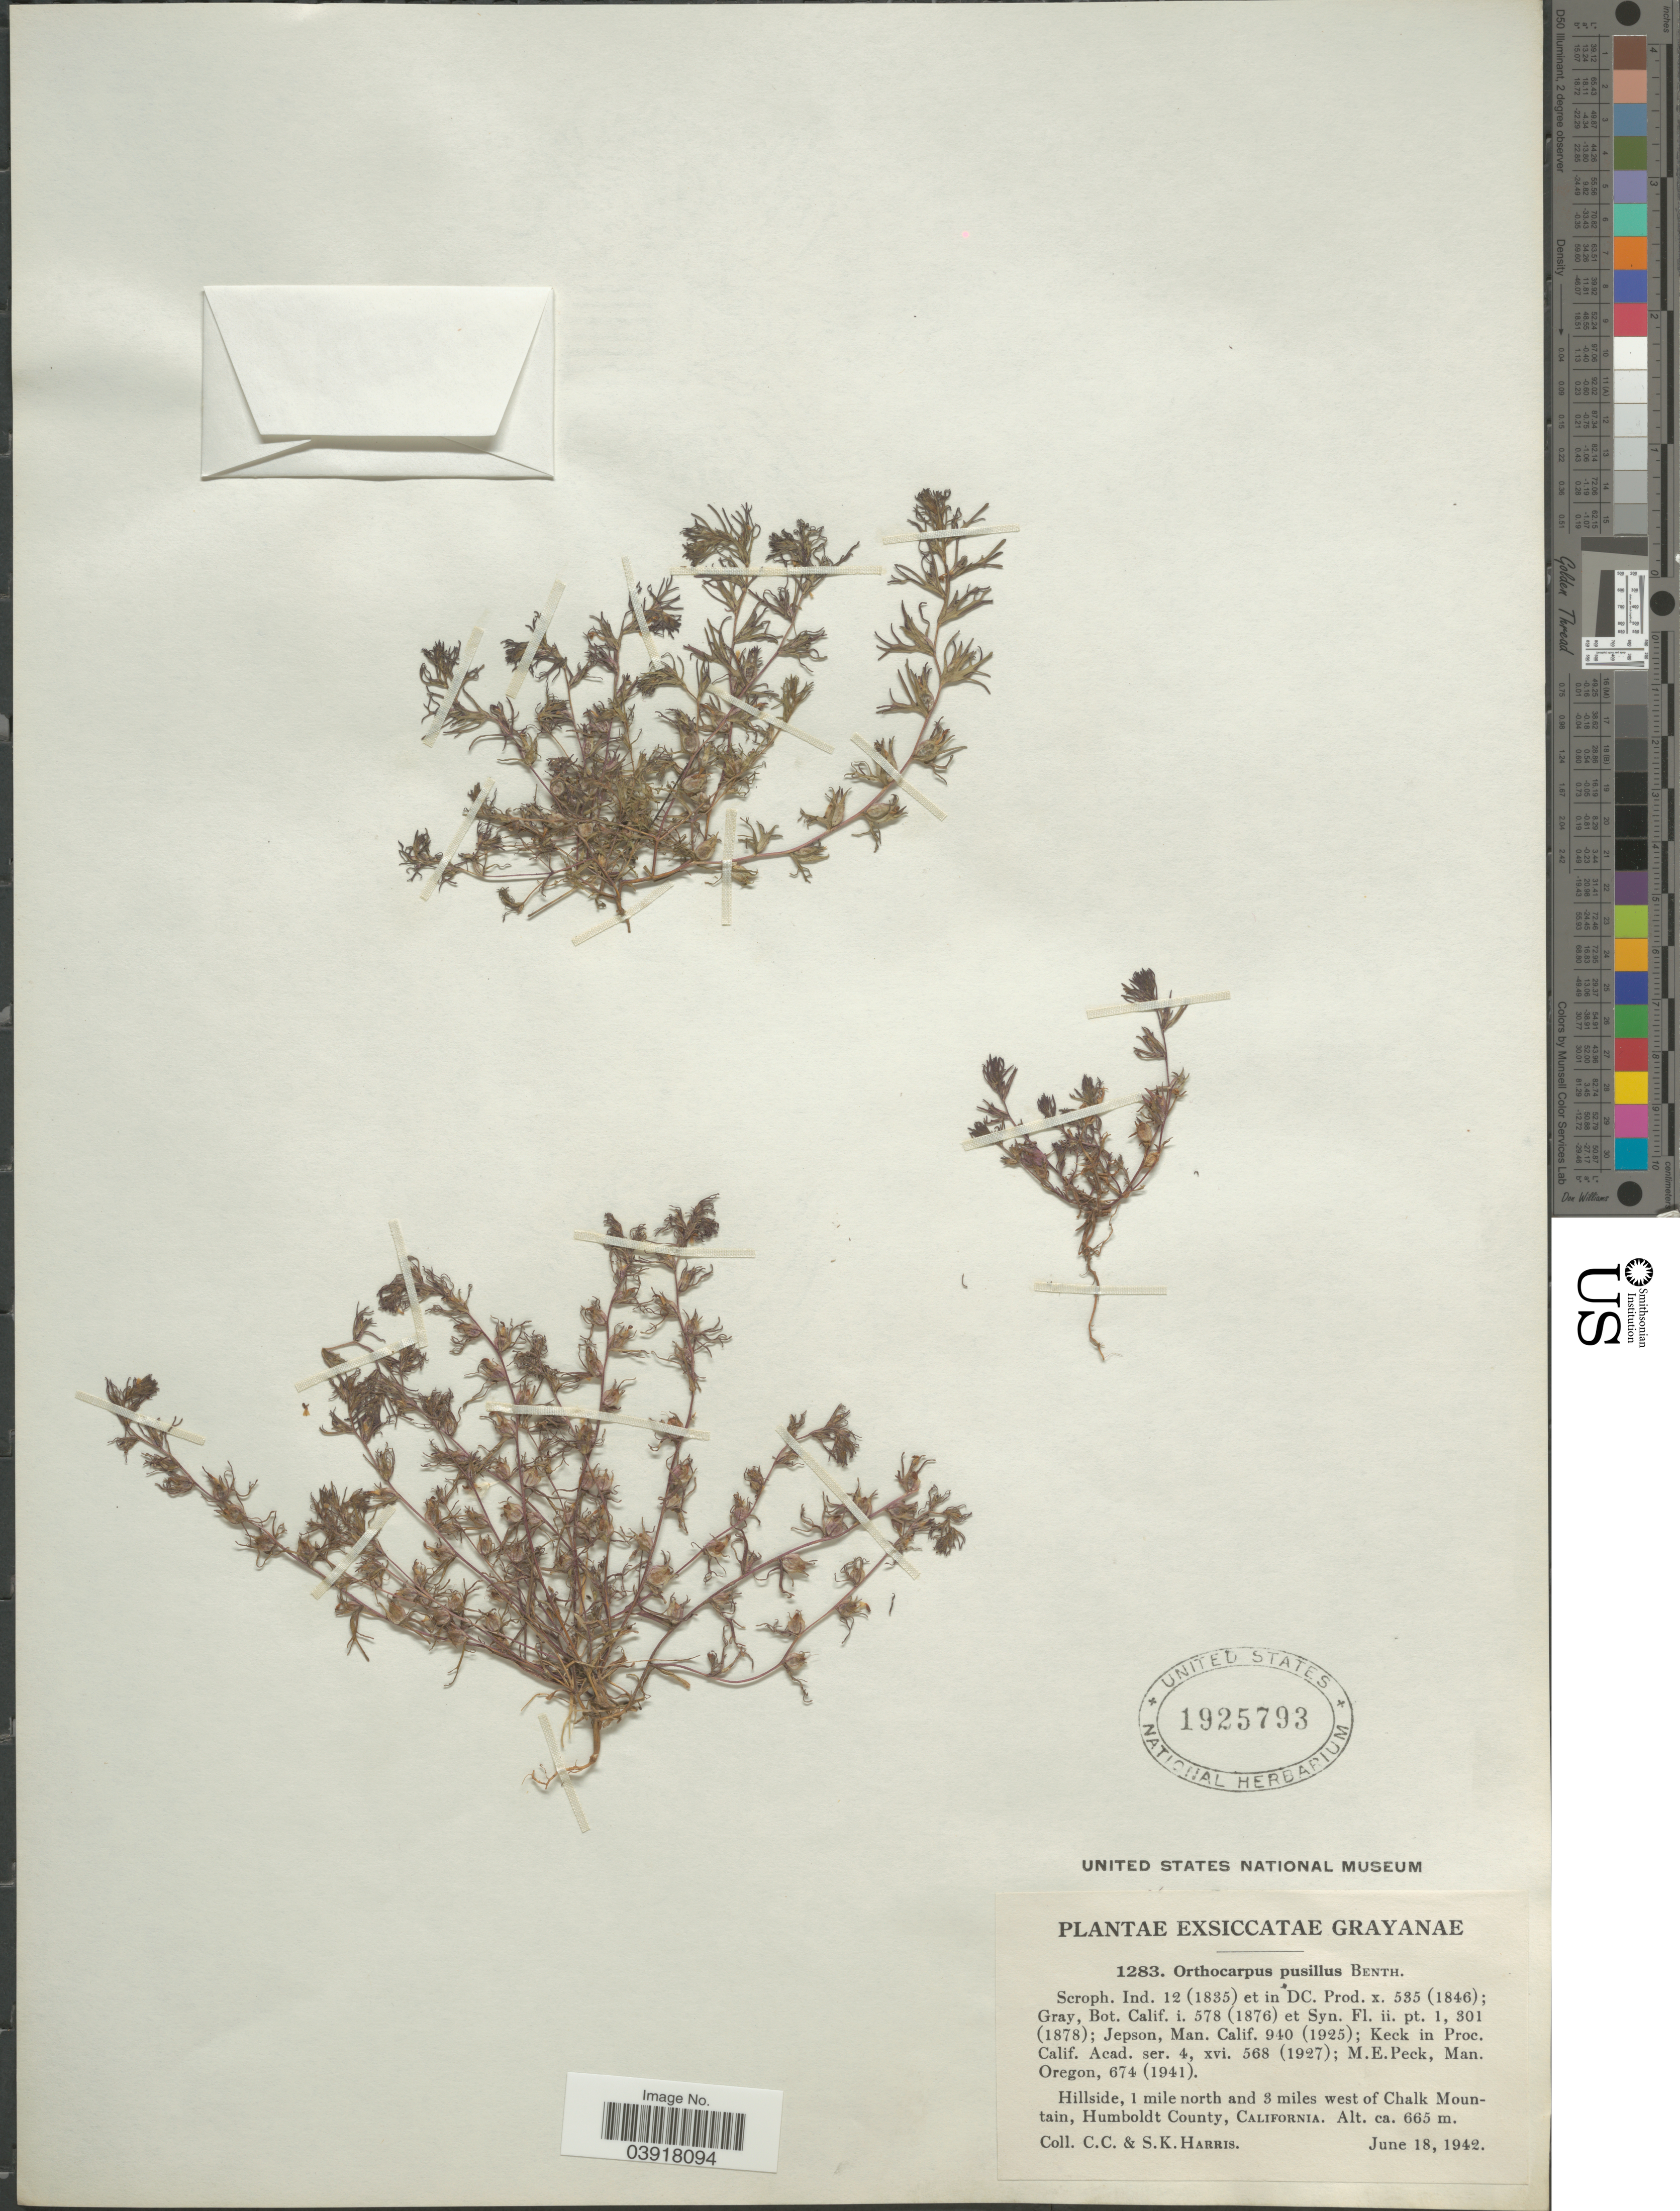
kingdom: Plantae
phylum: Tracheophyta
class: Magnoliopsida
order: Lamiales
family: Orobanchaceae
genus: Orthocarpus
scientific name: Orthocarpus pusillus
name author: Benth.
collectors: C. C. Harris & S. K. Harris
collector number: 1283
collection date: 1942-06-18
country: United States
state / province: California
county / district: Humboldt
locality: Hillside, 1 mile north and 4 miles west of Chalk Mountain, Humboldt County.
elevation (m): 665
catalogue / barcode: US 1925793